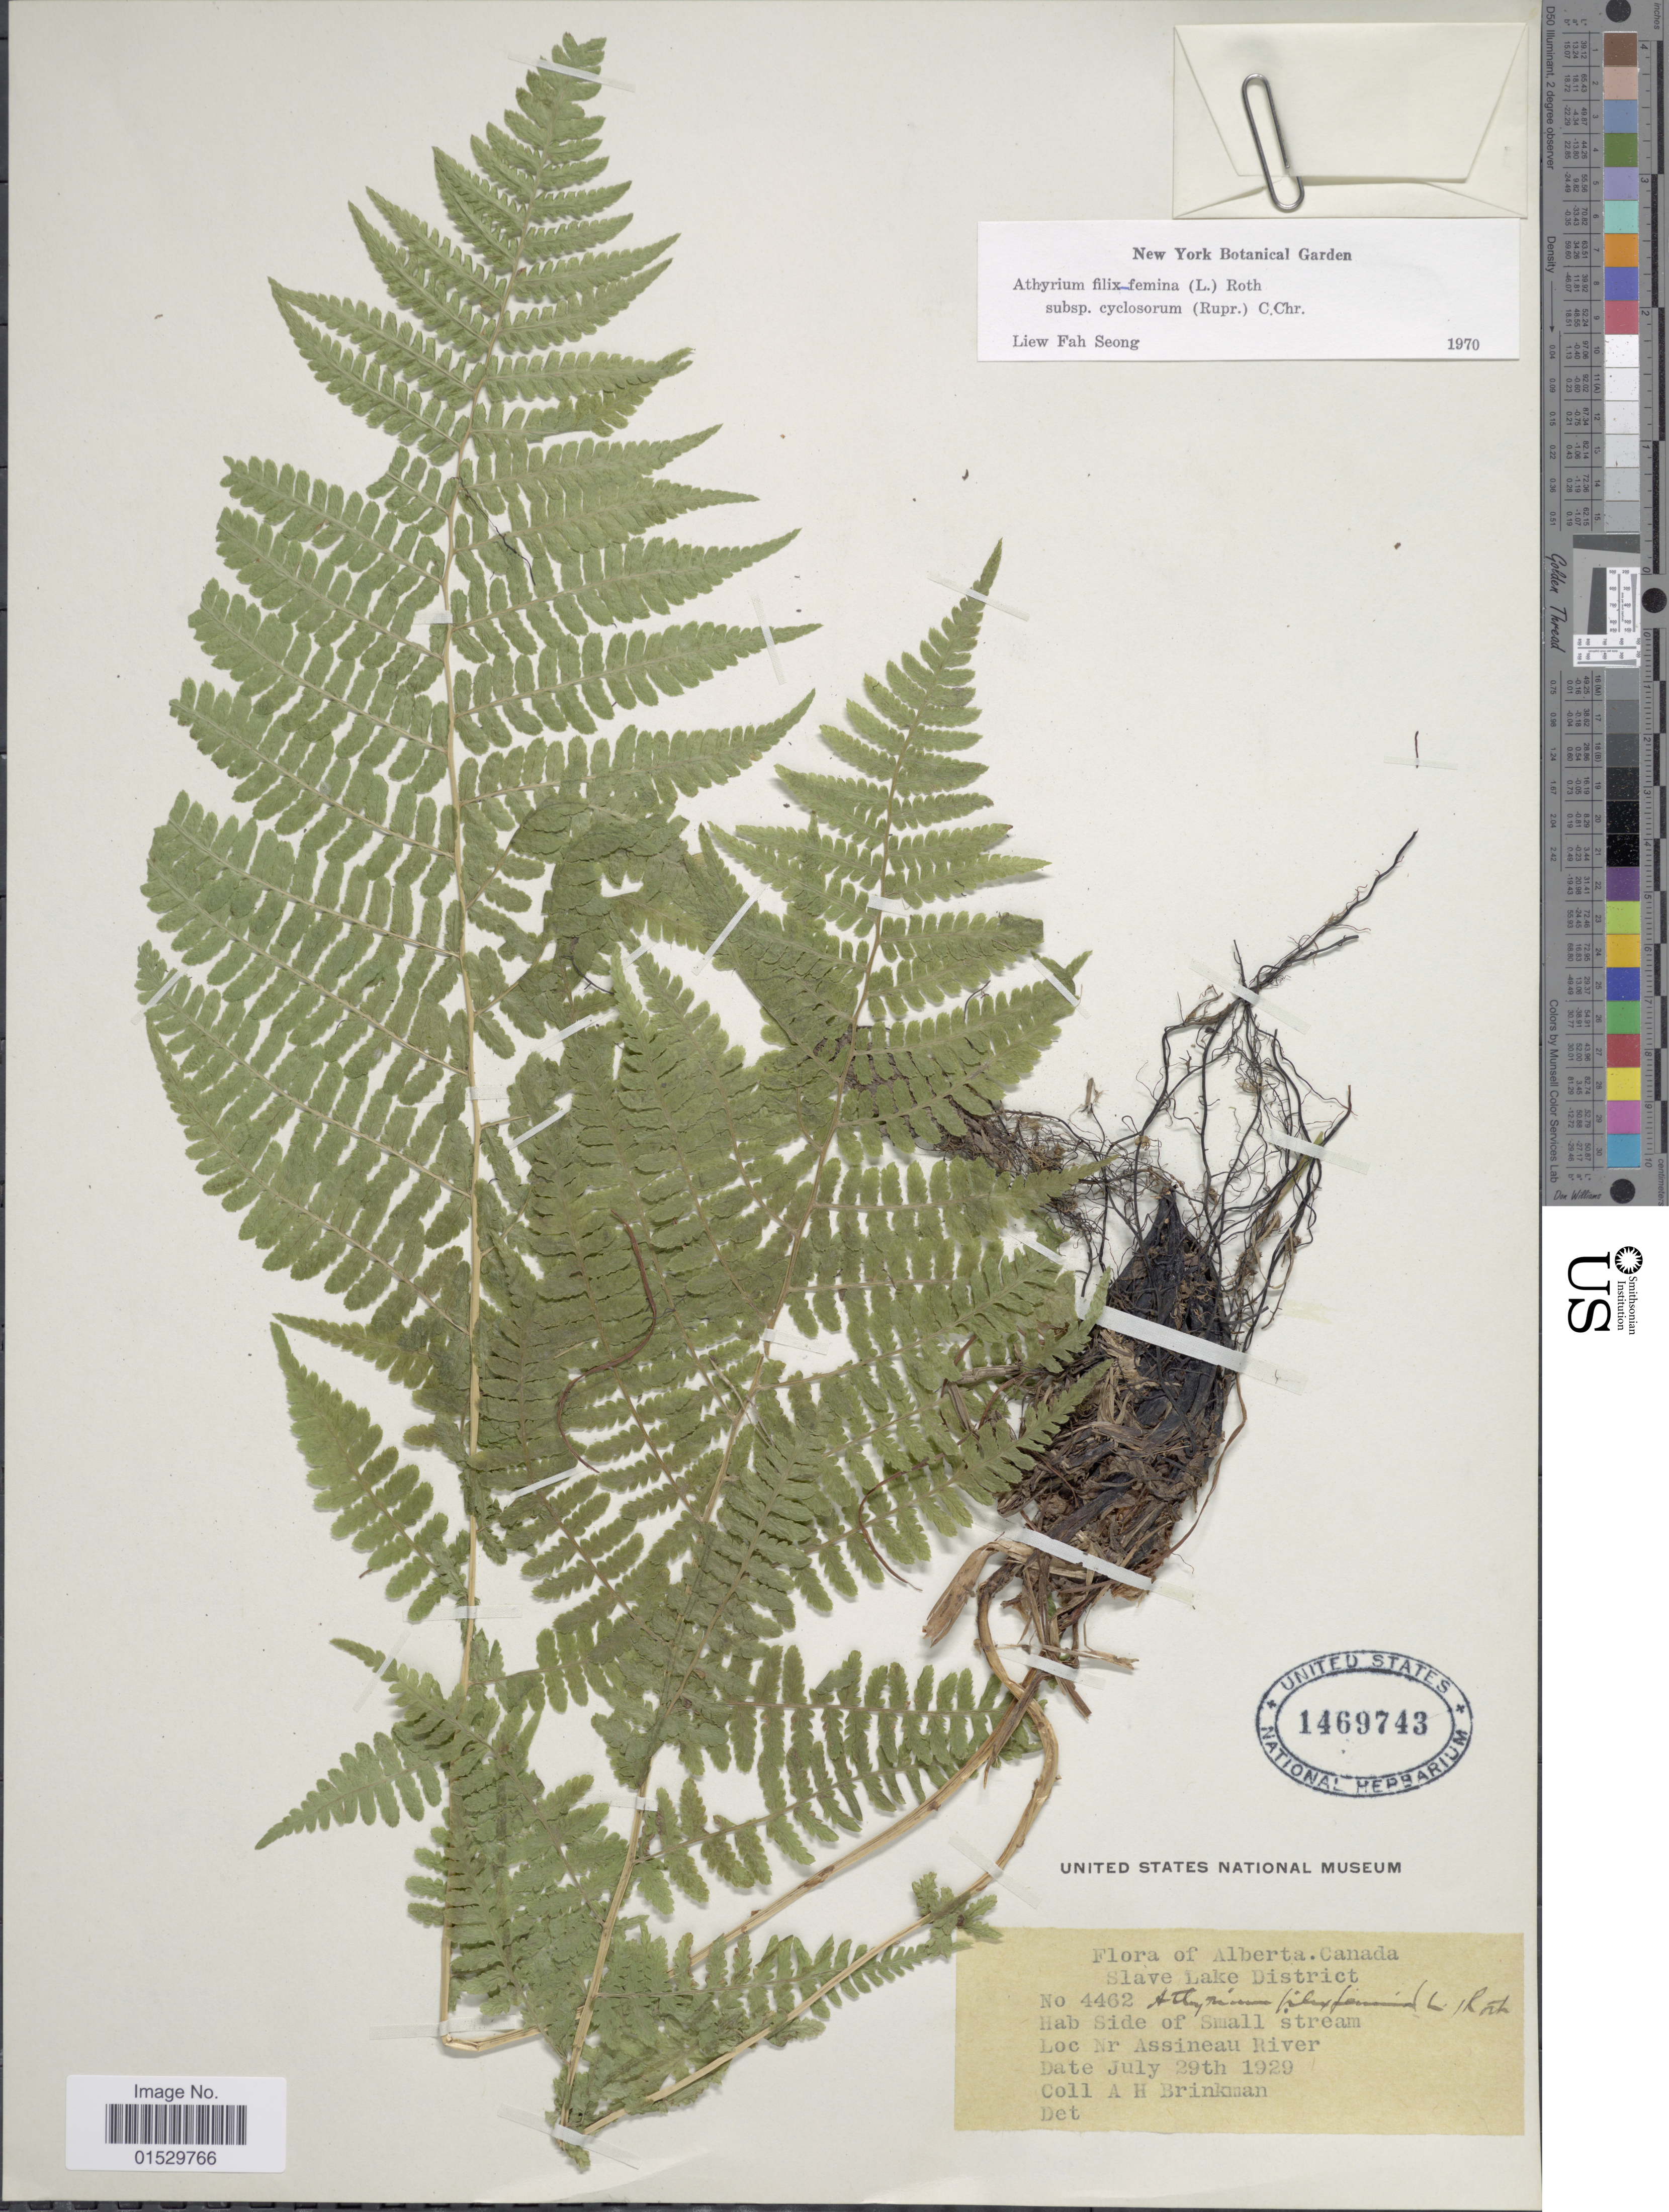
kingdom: Plantae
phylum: Tracheophyta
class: Polypodiopsida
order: Polypodiales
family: Athyriaceae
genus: Athyrium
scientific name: Athyrium filix-femina subsp. cyclosorum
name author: (Rupr.) C. Chr.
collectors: A. Brinkman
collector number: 4462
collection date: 1929-07-29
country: Canada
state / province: Alberta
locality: Slave Lake District, Nr. Assineau River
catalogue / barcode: US 1469743